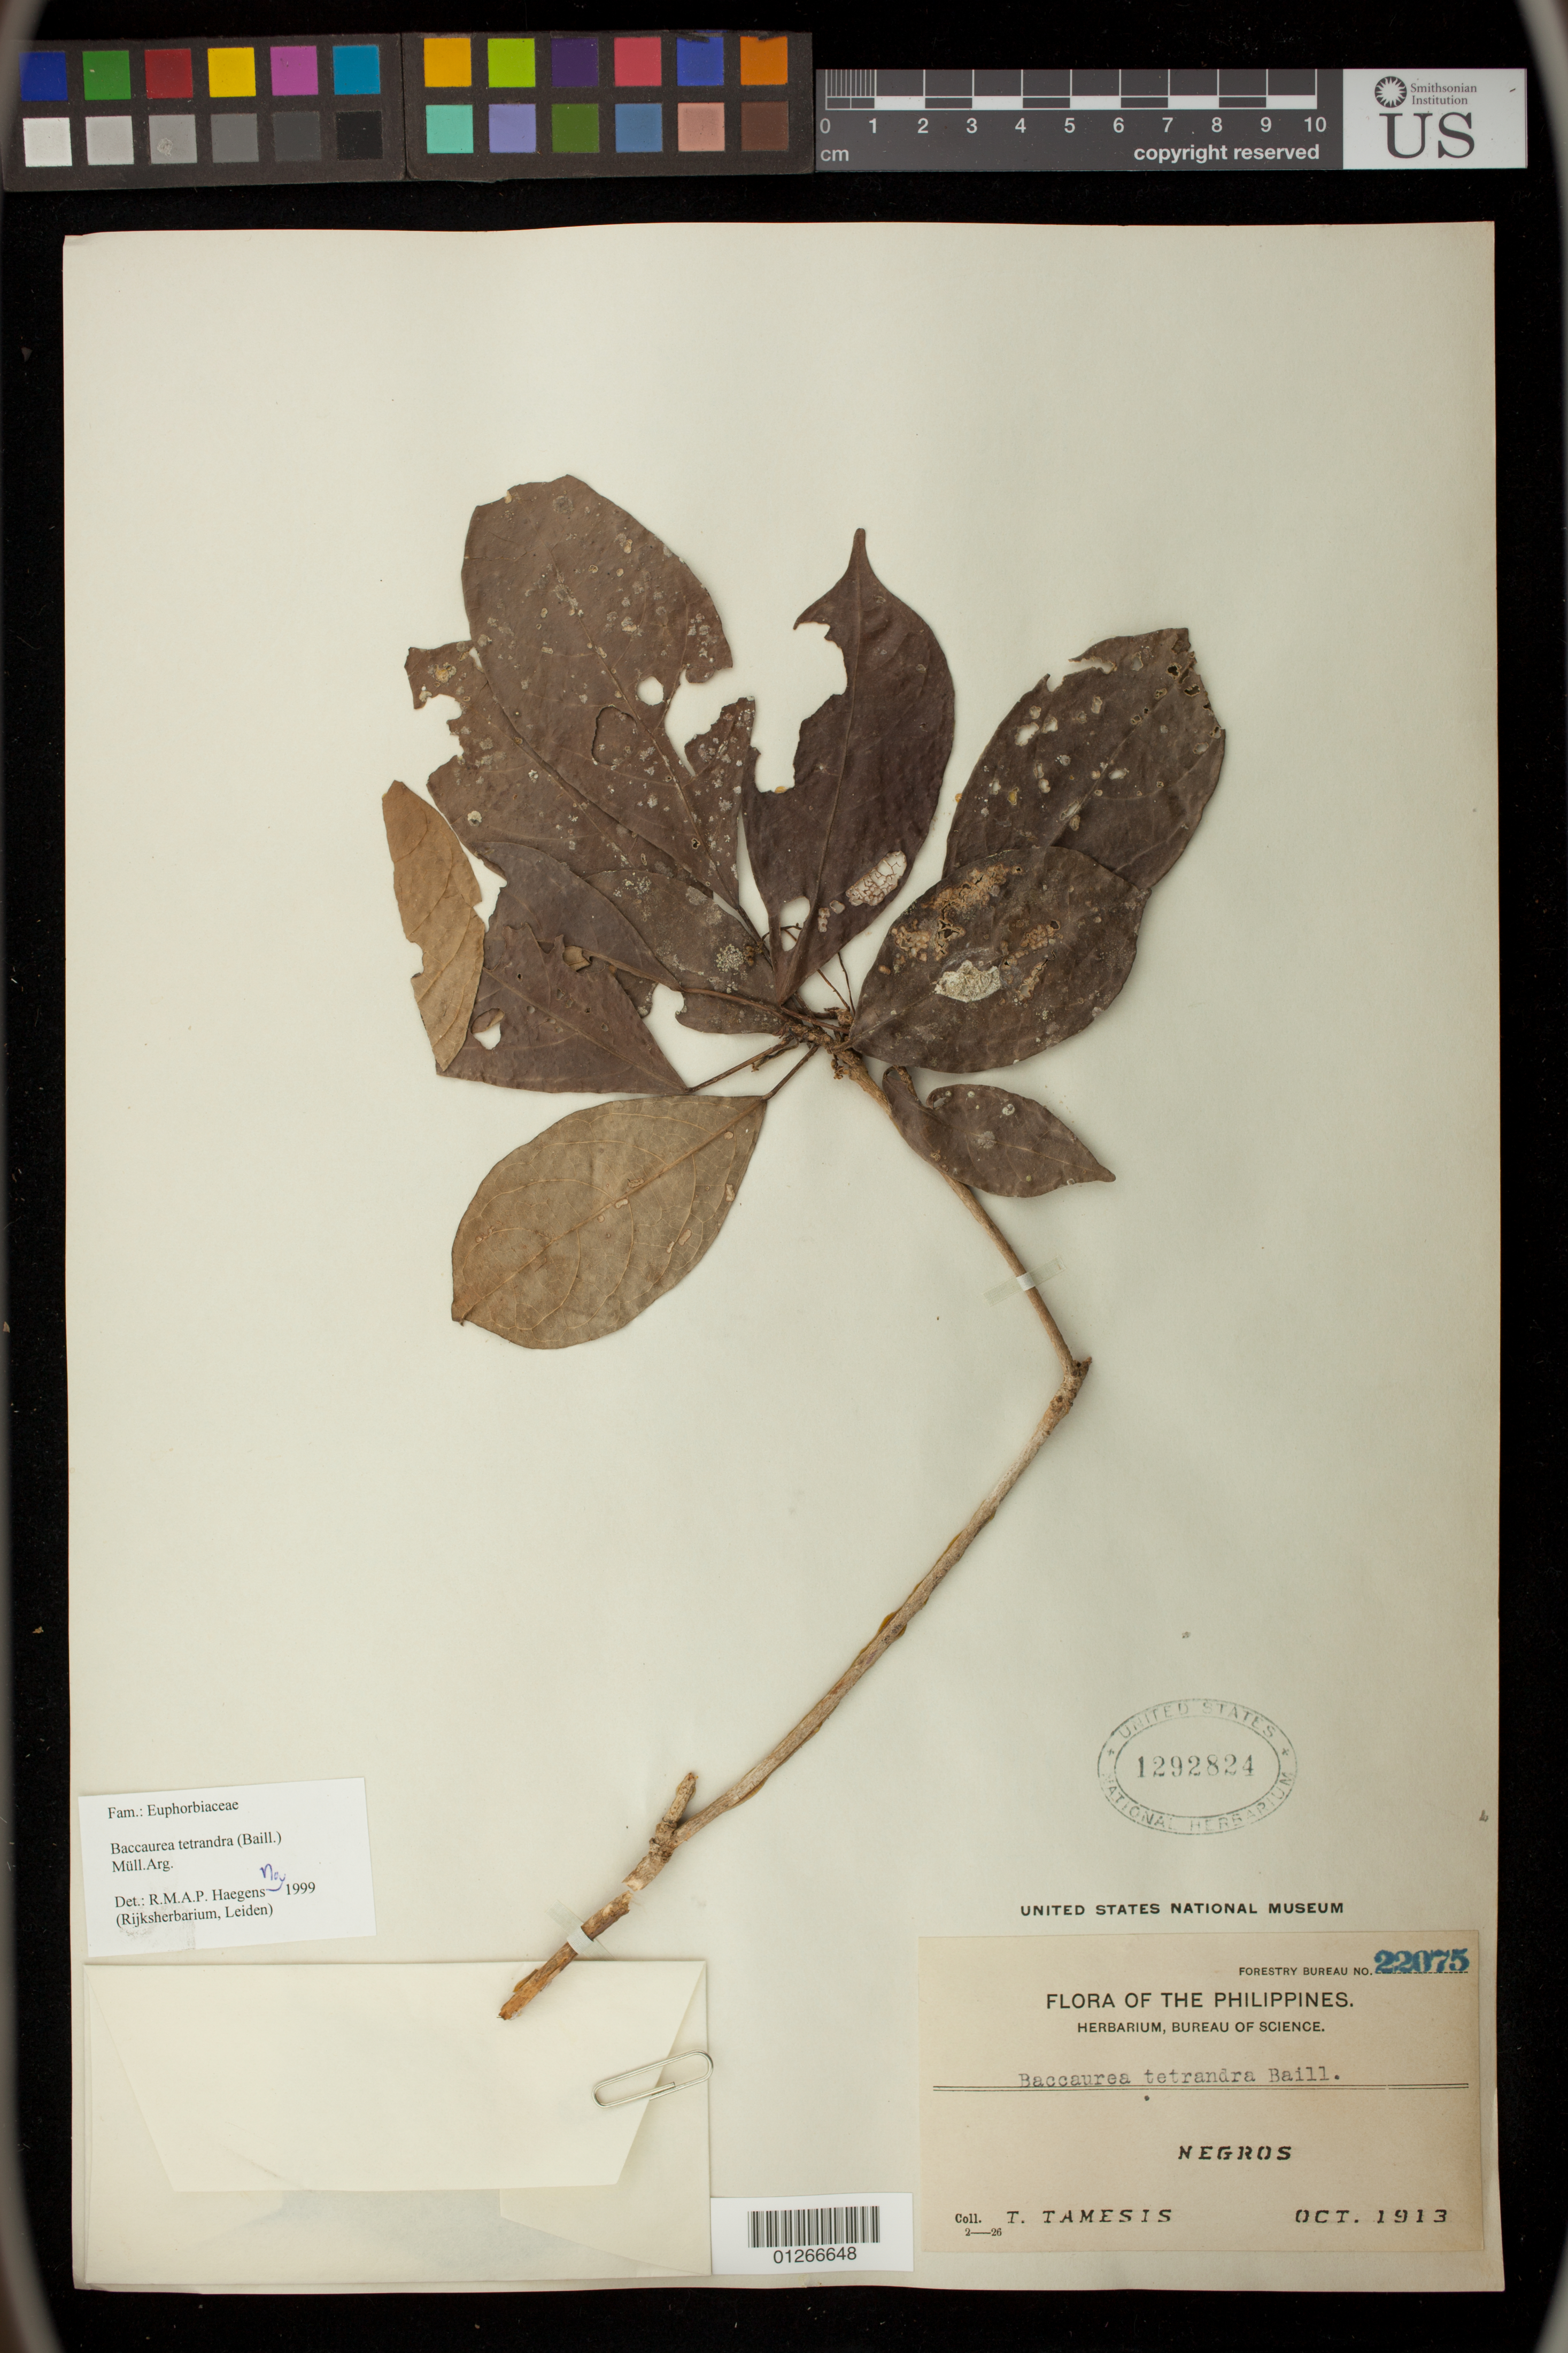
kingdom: Plantae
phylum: Tracheophyta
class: Magnoliopsida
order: Malpighiales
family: Phyllanthaceae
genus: Baccaurea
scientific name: Baccaurea tetrandra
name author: (Baill.) Müll. Arg.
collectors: T. Tamesis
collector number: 22075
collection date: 1913-10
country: Philippines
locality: Negros